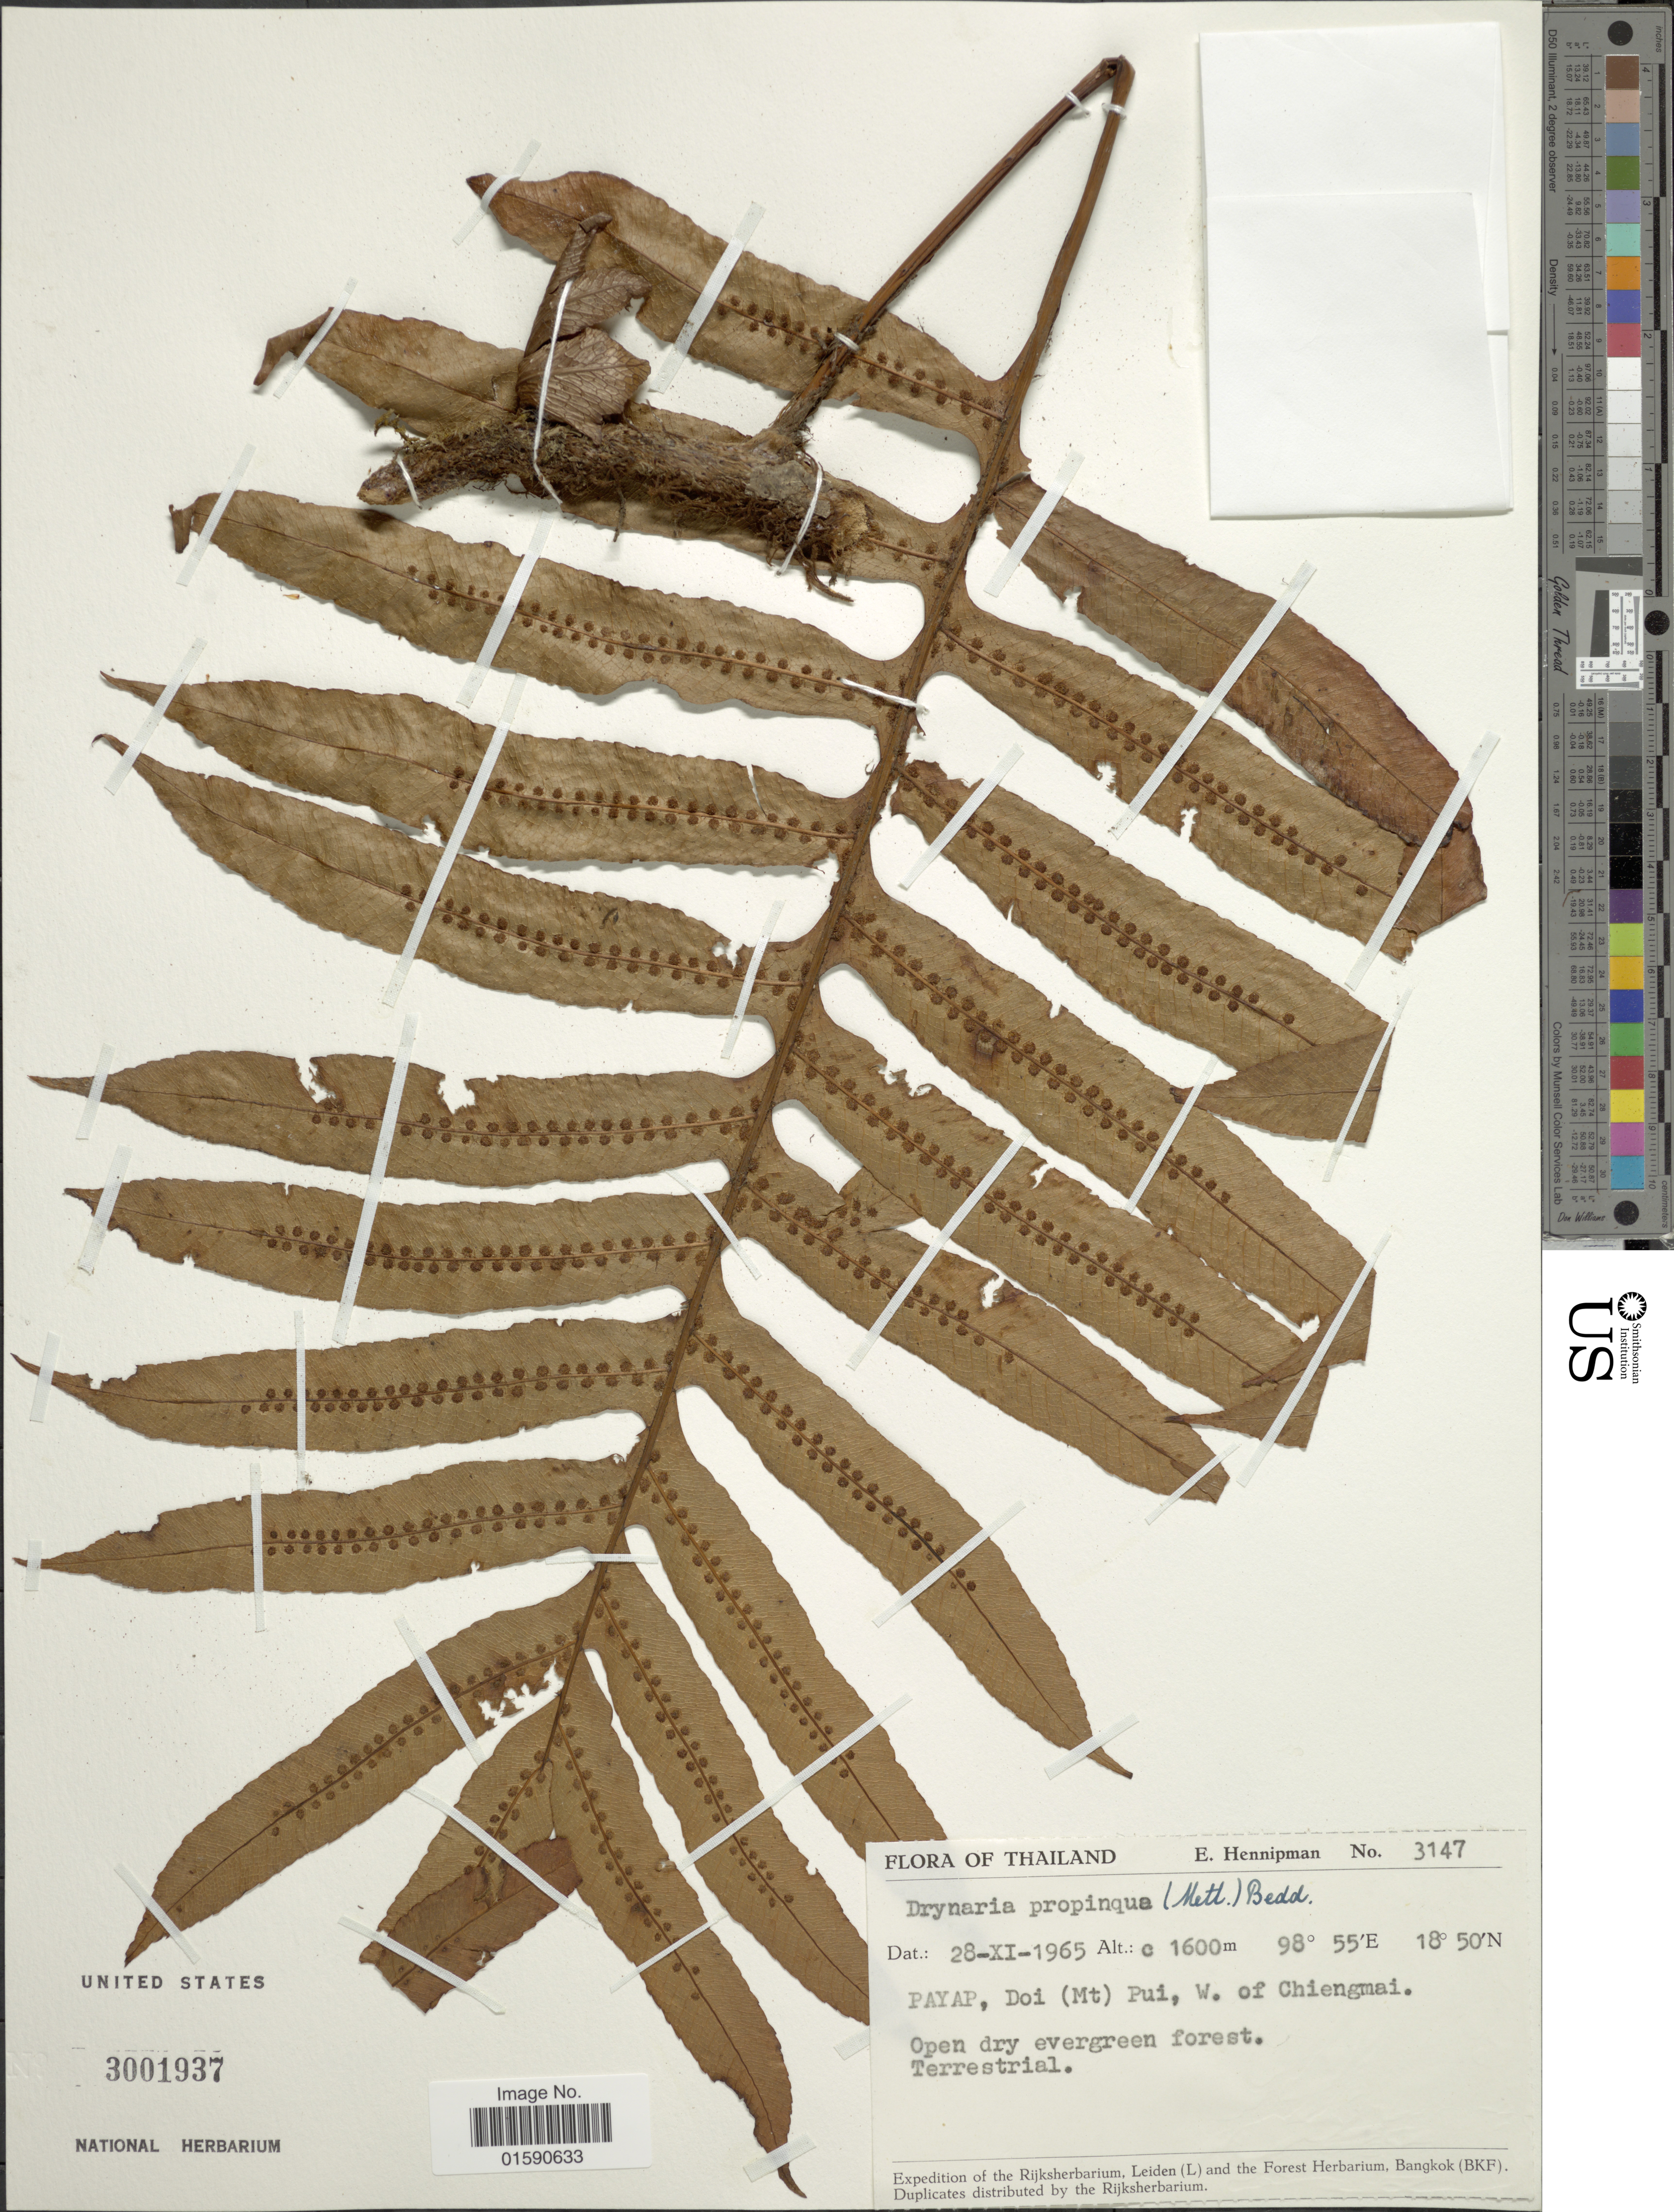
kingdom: Plantae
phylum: Tracheophyta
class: Polypodiopsida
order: Polypodiales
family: Polypodiaceae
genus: Drynaria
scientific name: Drynaria propinqua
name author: (Wall. ex Mett.) J. Sm.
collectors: E. Hennipman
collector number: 3147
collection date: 1965-11-28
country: Thailand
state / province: Chiang Mai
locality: Payap, Dpo (Mt) Pui, W. of Chiengmai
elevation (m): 1600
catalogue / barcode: US 3001937